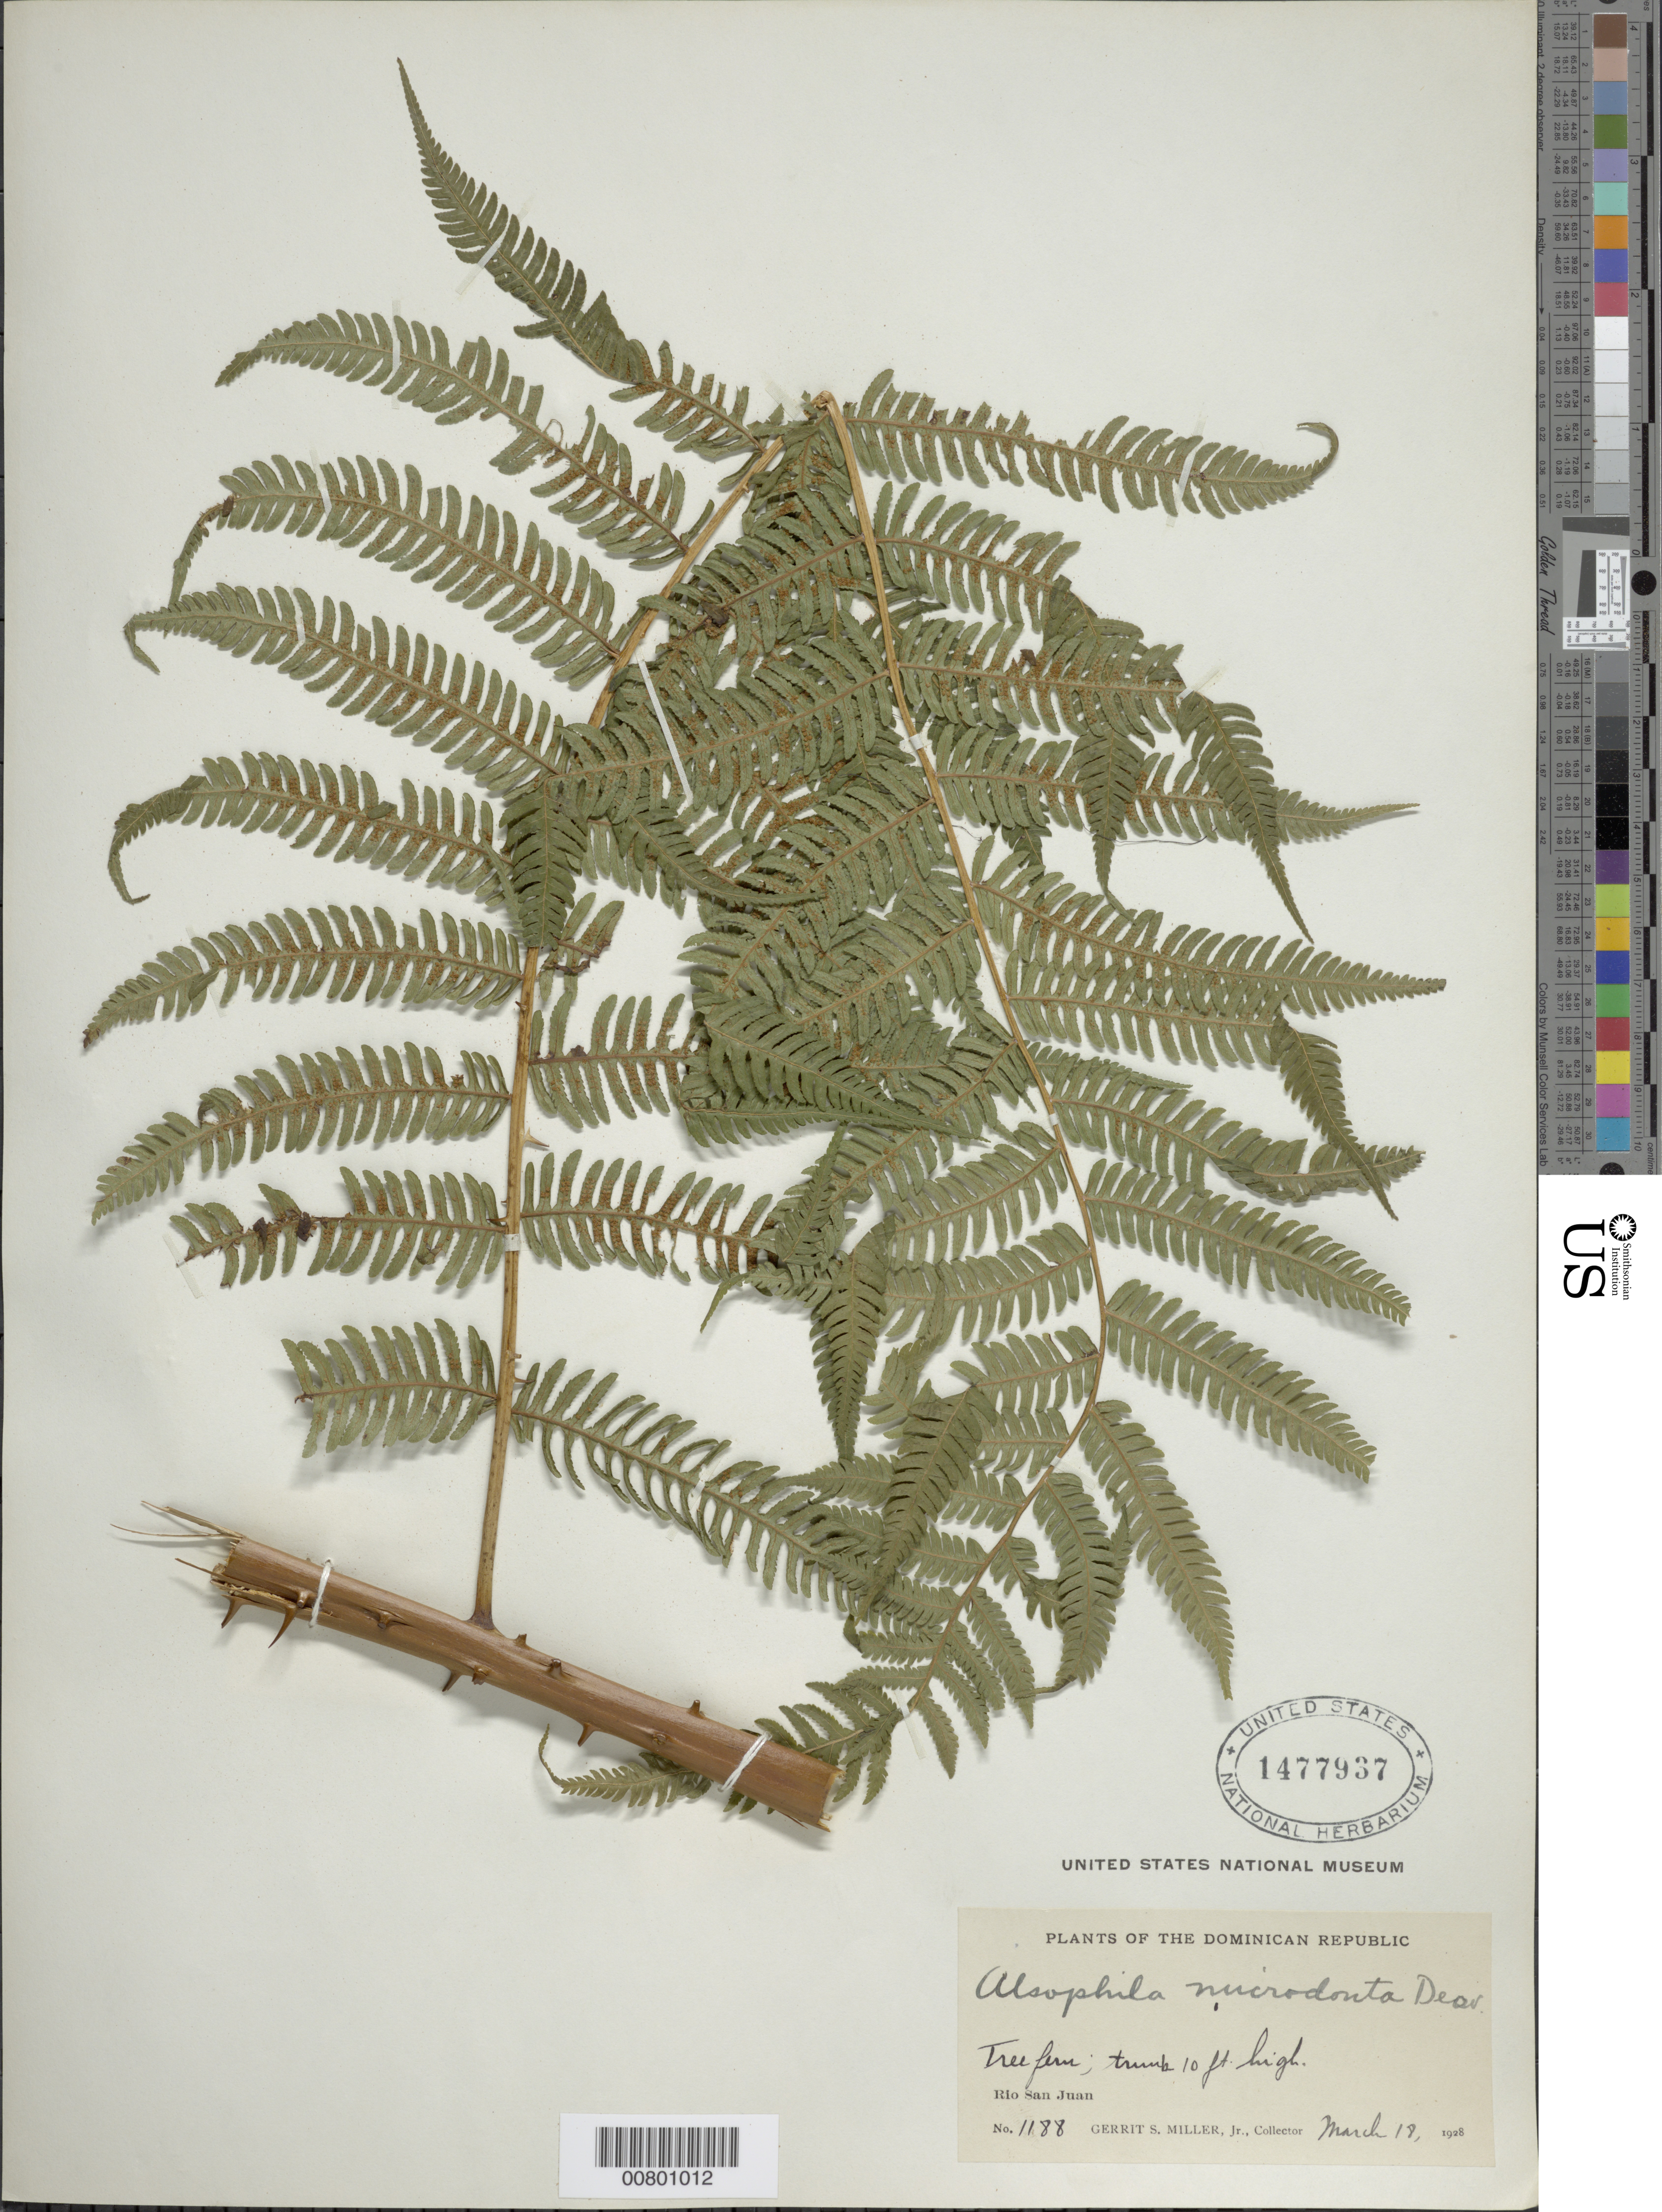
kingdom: Plantae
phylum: Tracheophyta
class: Polypodiopsida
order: Cyatheales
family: Cyatheaceae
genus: Cyathea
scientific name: Cyathea microdonta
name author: (Desv.) Domin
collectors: G. S. Miller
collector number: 1188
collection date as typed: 18 Mar 1928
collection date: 1928-03-18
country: Dominican Republic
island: Hispaniola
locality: Rio San Juan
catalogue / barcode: US 1477937